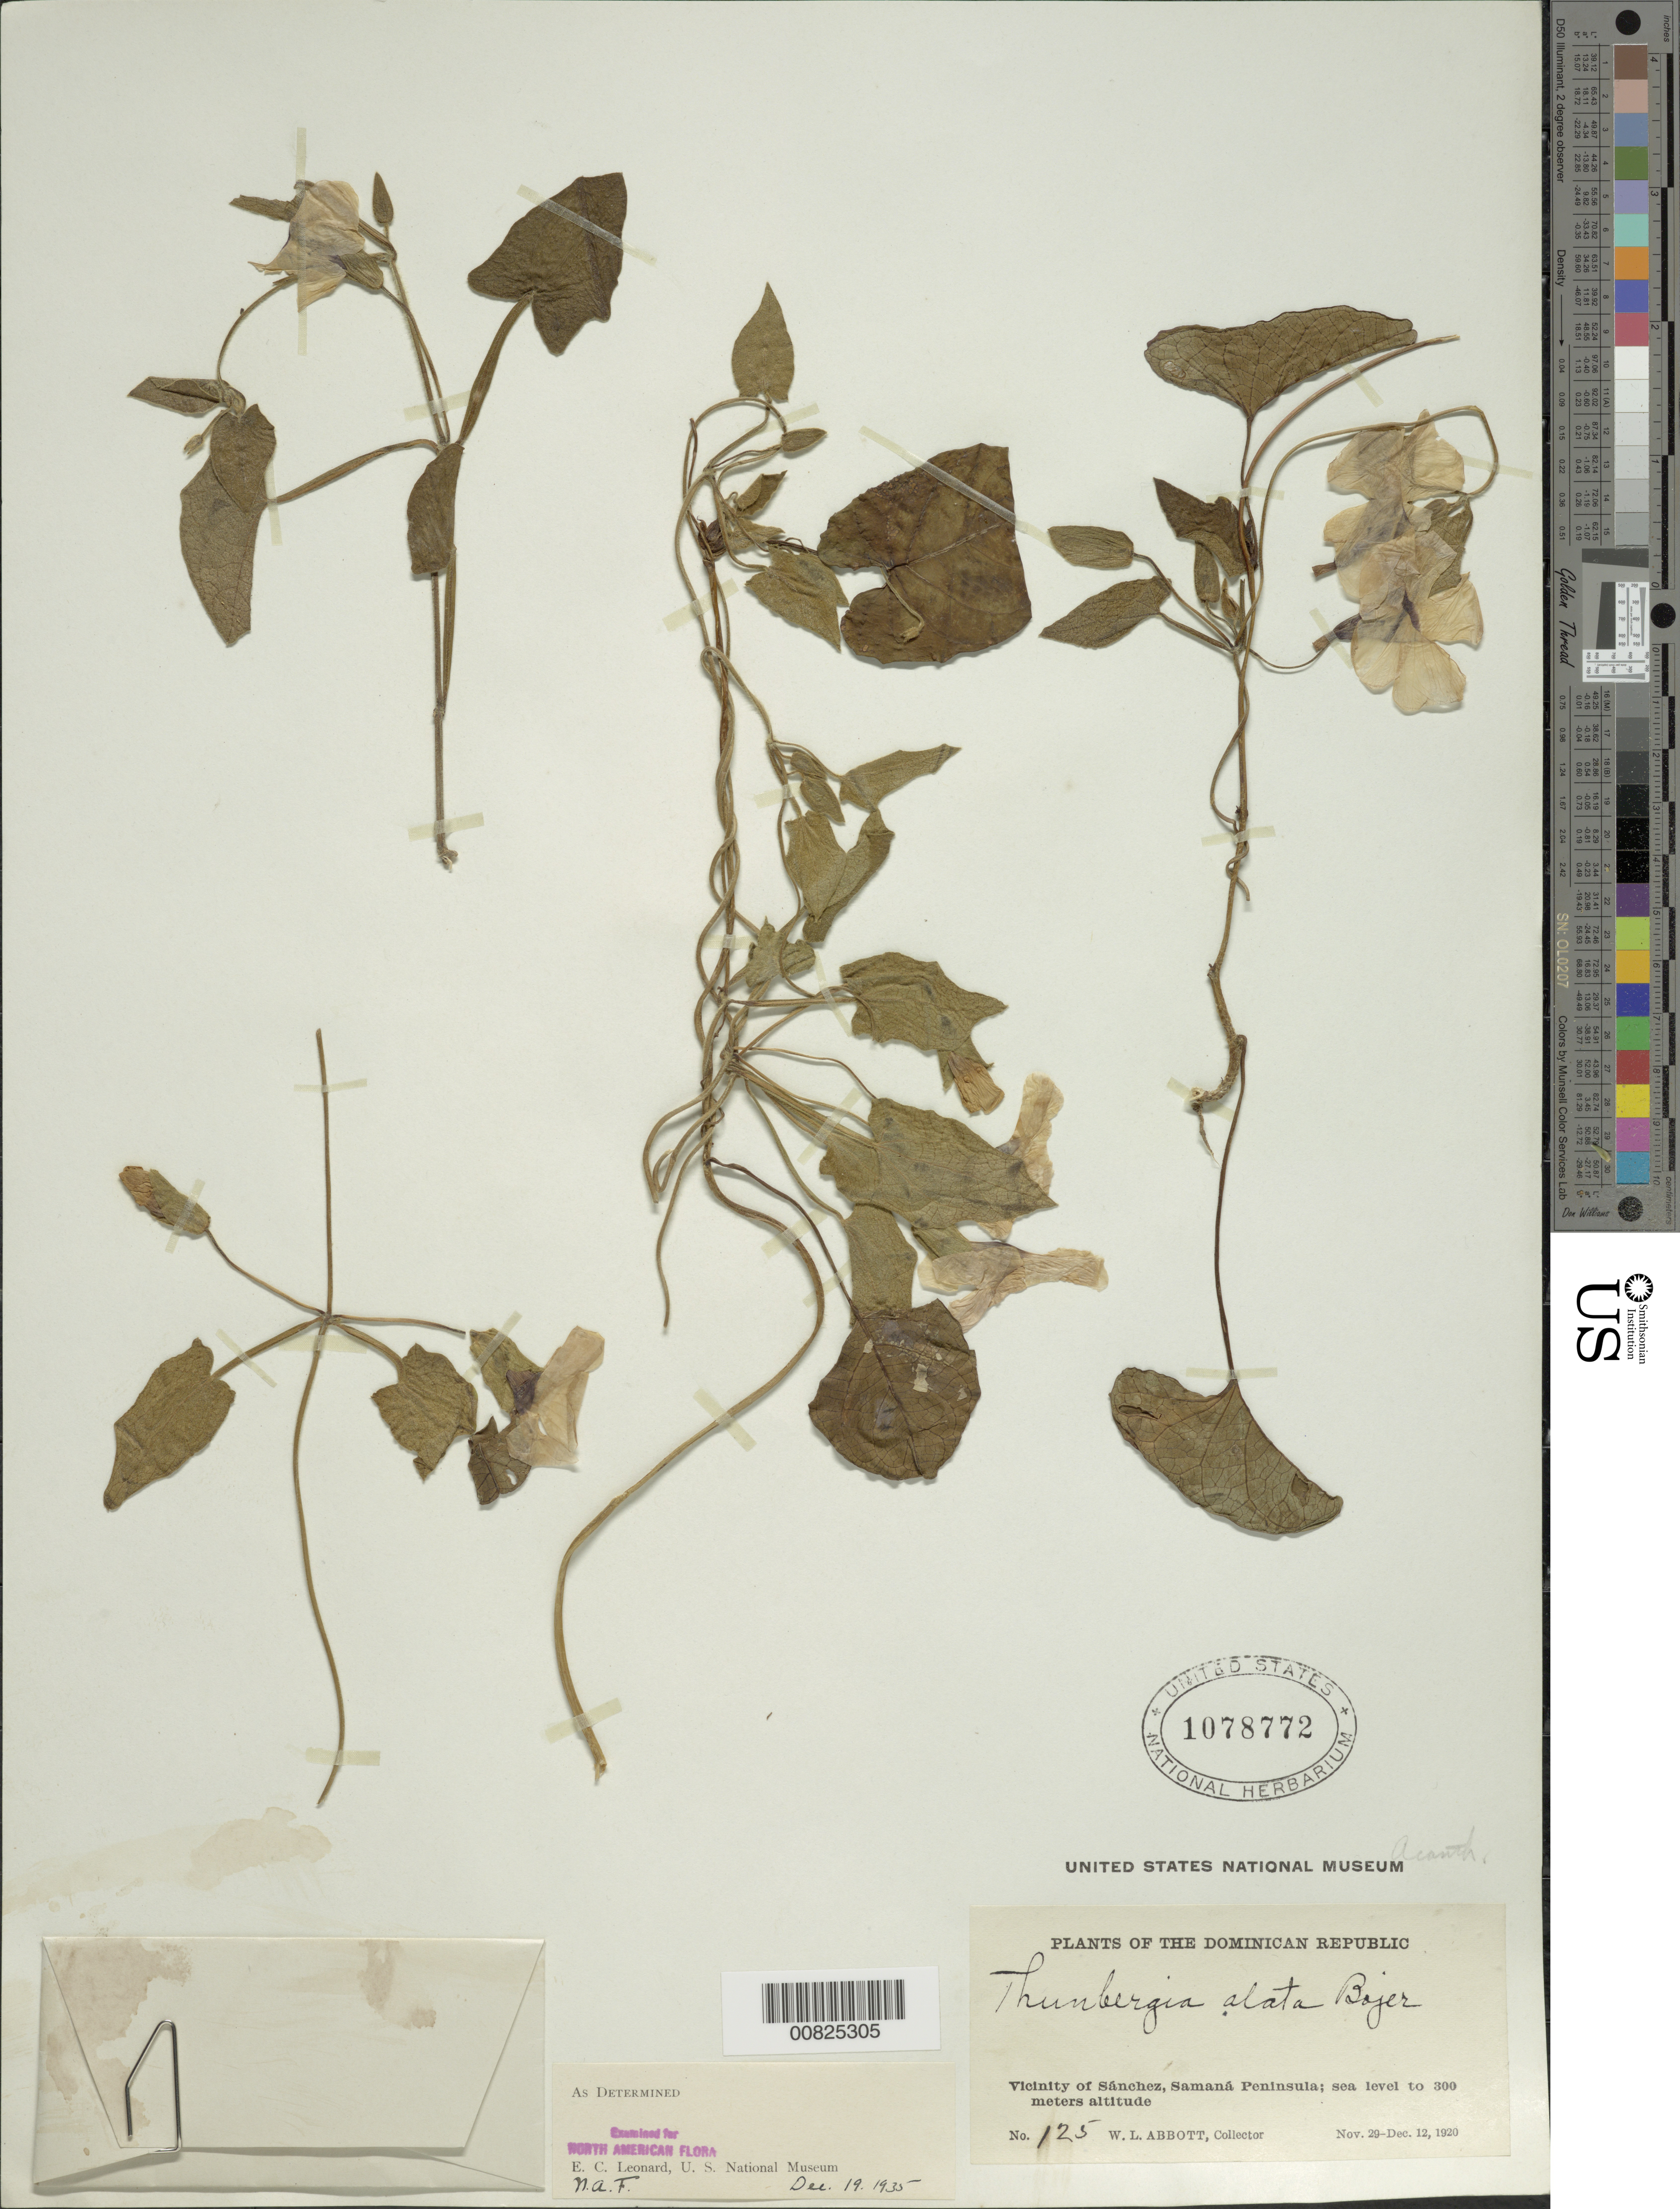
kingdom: Plantae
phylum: Tracheophyta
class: Magnoliopsida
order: Lamiales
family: Acanthaceae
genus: Thunbergia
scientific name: Thunbergia alata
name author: Bojer ex Sims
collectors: W. L. Abbott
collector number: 125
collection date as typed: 29 Nov 1920 to 12 Dec 1920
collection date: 1920-11-29/1920-12-12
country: Dominican Republic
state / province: Samana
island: Hispaniola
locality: Vicinity of Sánchez, Samaná Peninsula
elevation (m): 0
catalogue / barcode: US 1078772